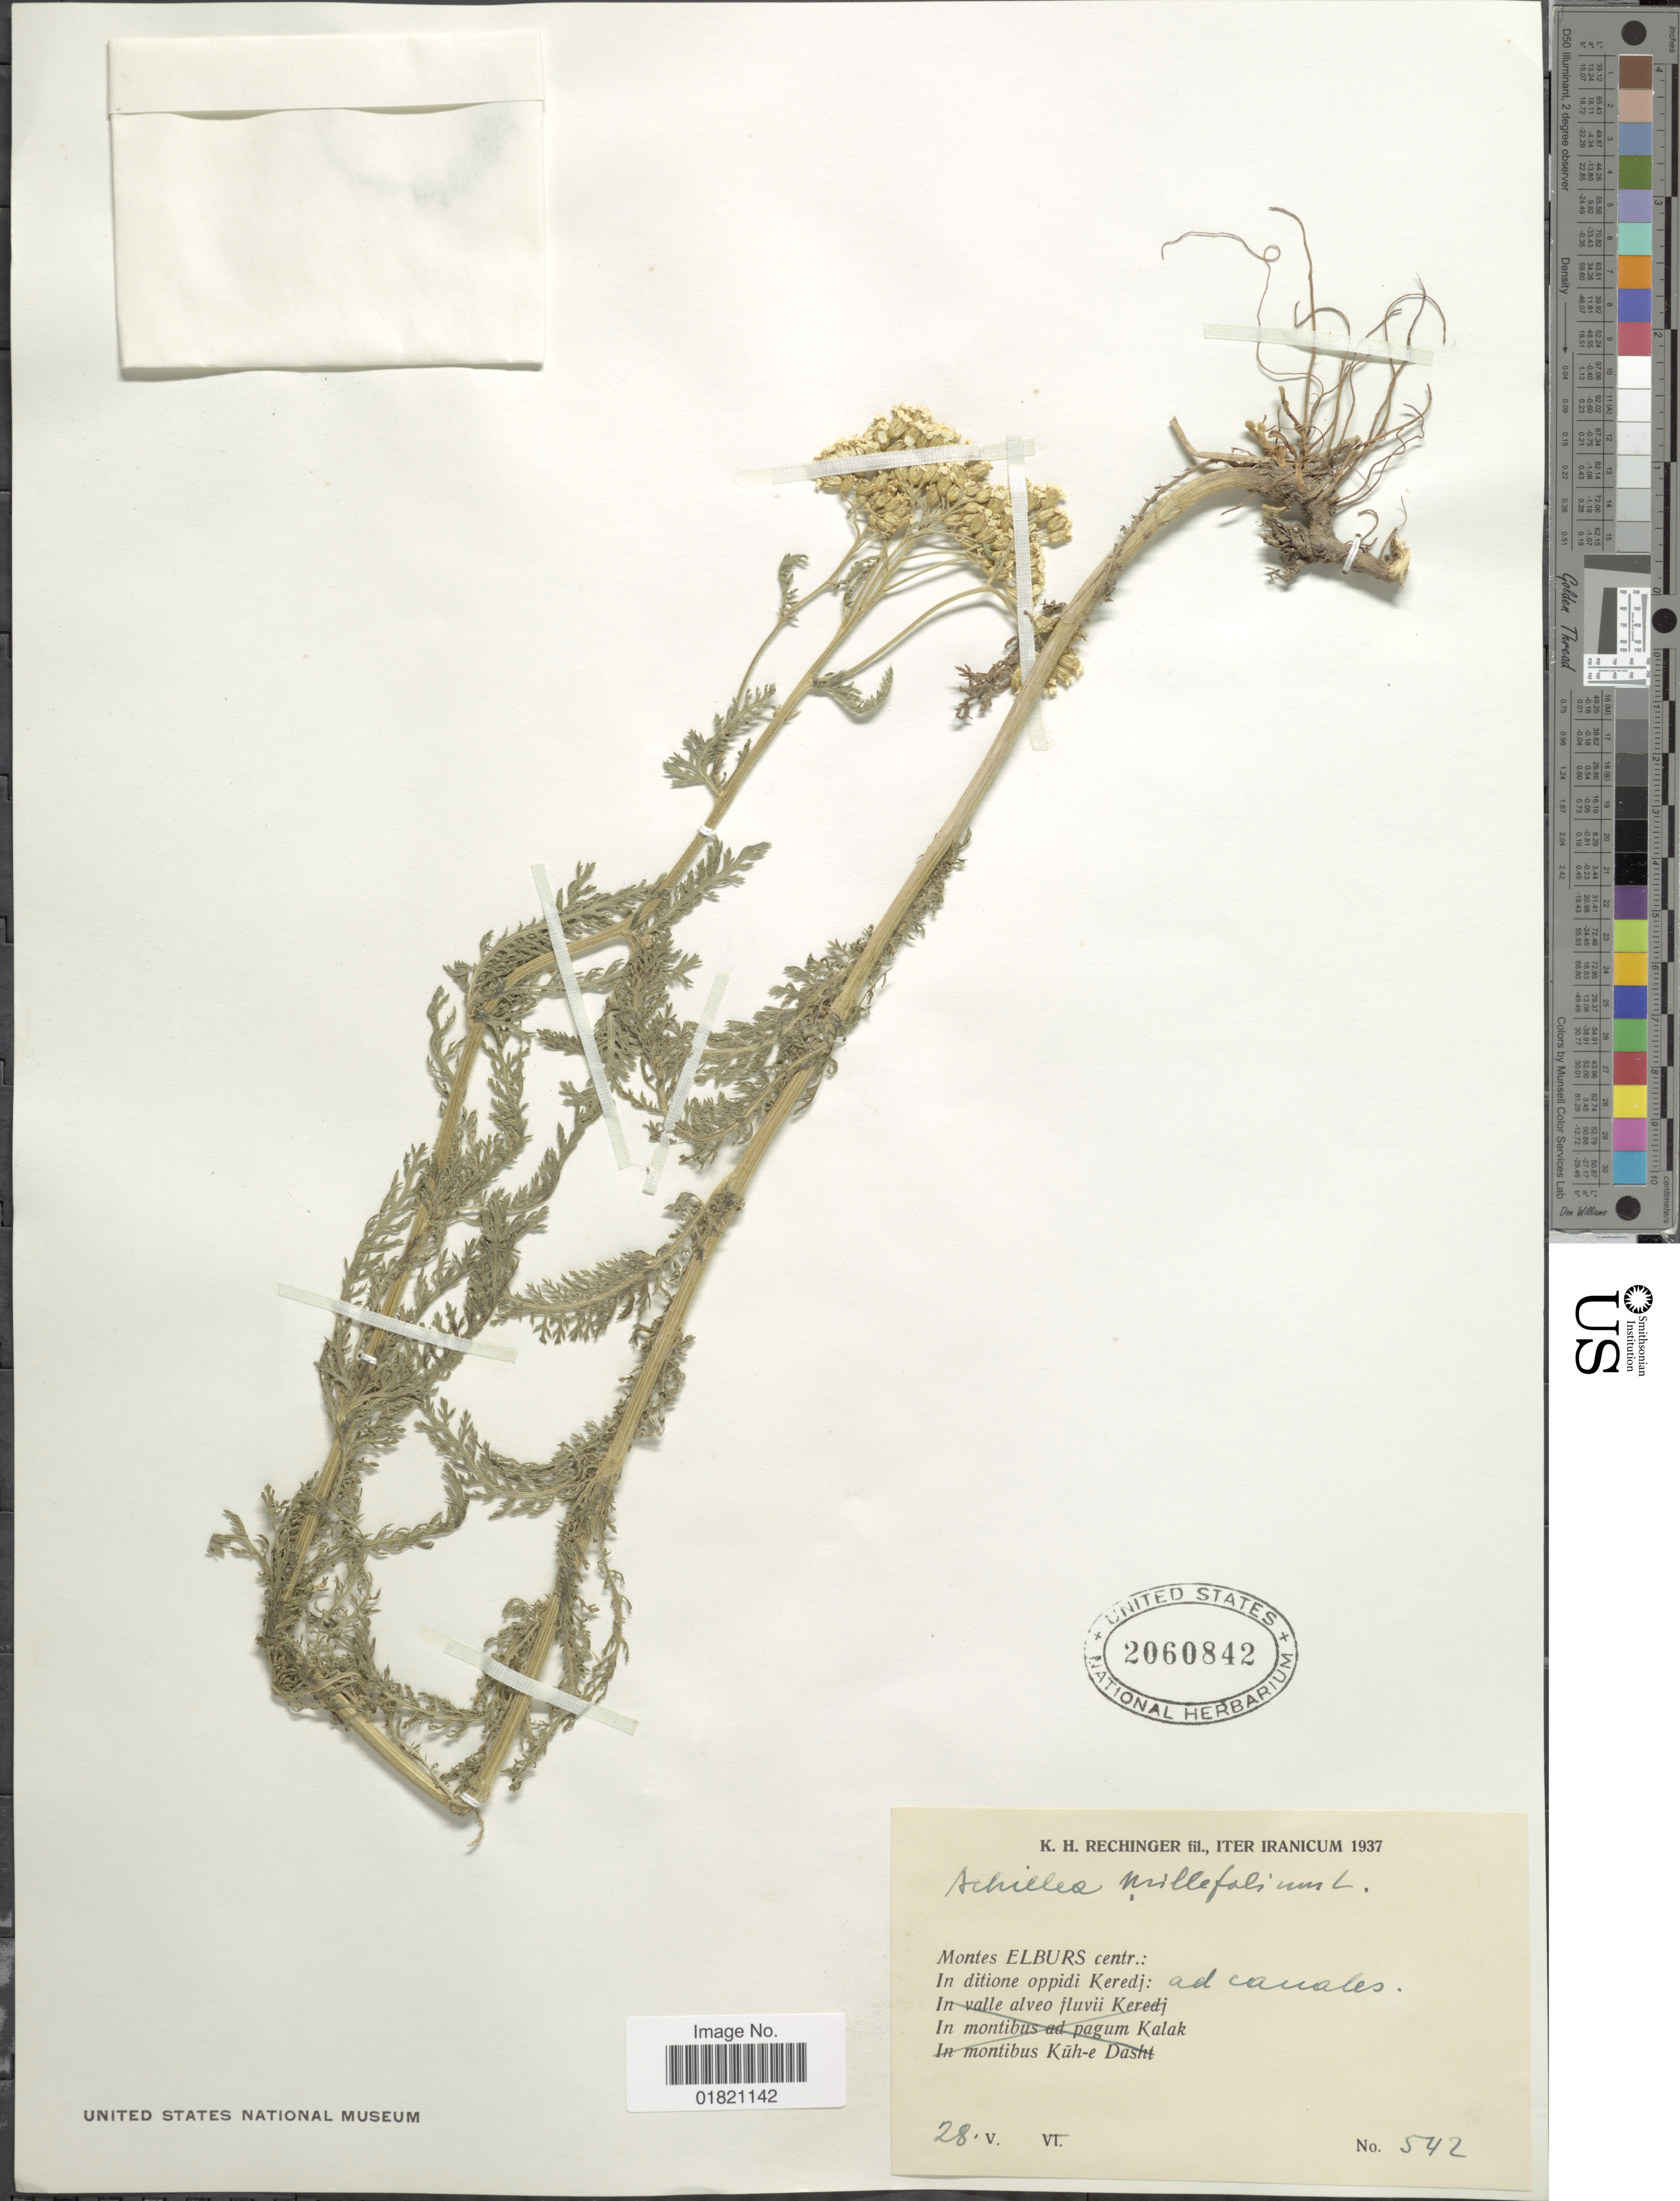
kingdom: Plantae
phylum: Tracheophyta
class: Magnoliopsida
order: Asterales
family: Asteraceae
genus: Achillea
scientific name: Achillea millefolium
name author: L.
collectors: K. H. Rechinger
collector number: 542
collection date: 1937-05-28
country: Iran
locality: Montes Elburs centr.: In ditione oppidi Keredj: ad cauales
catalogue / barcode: US 2060842